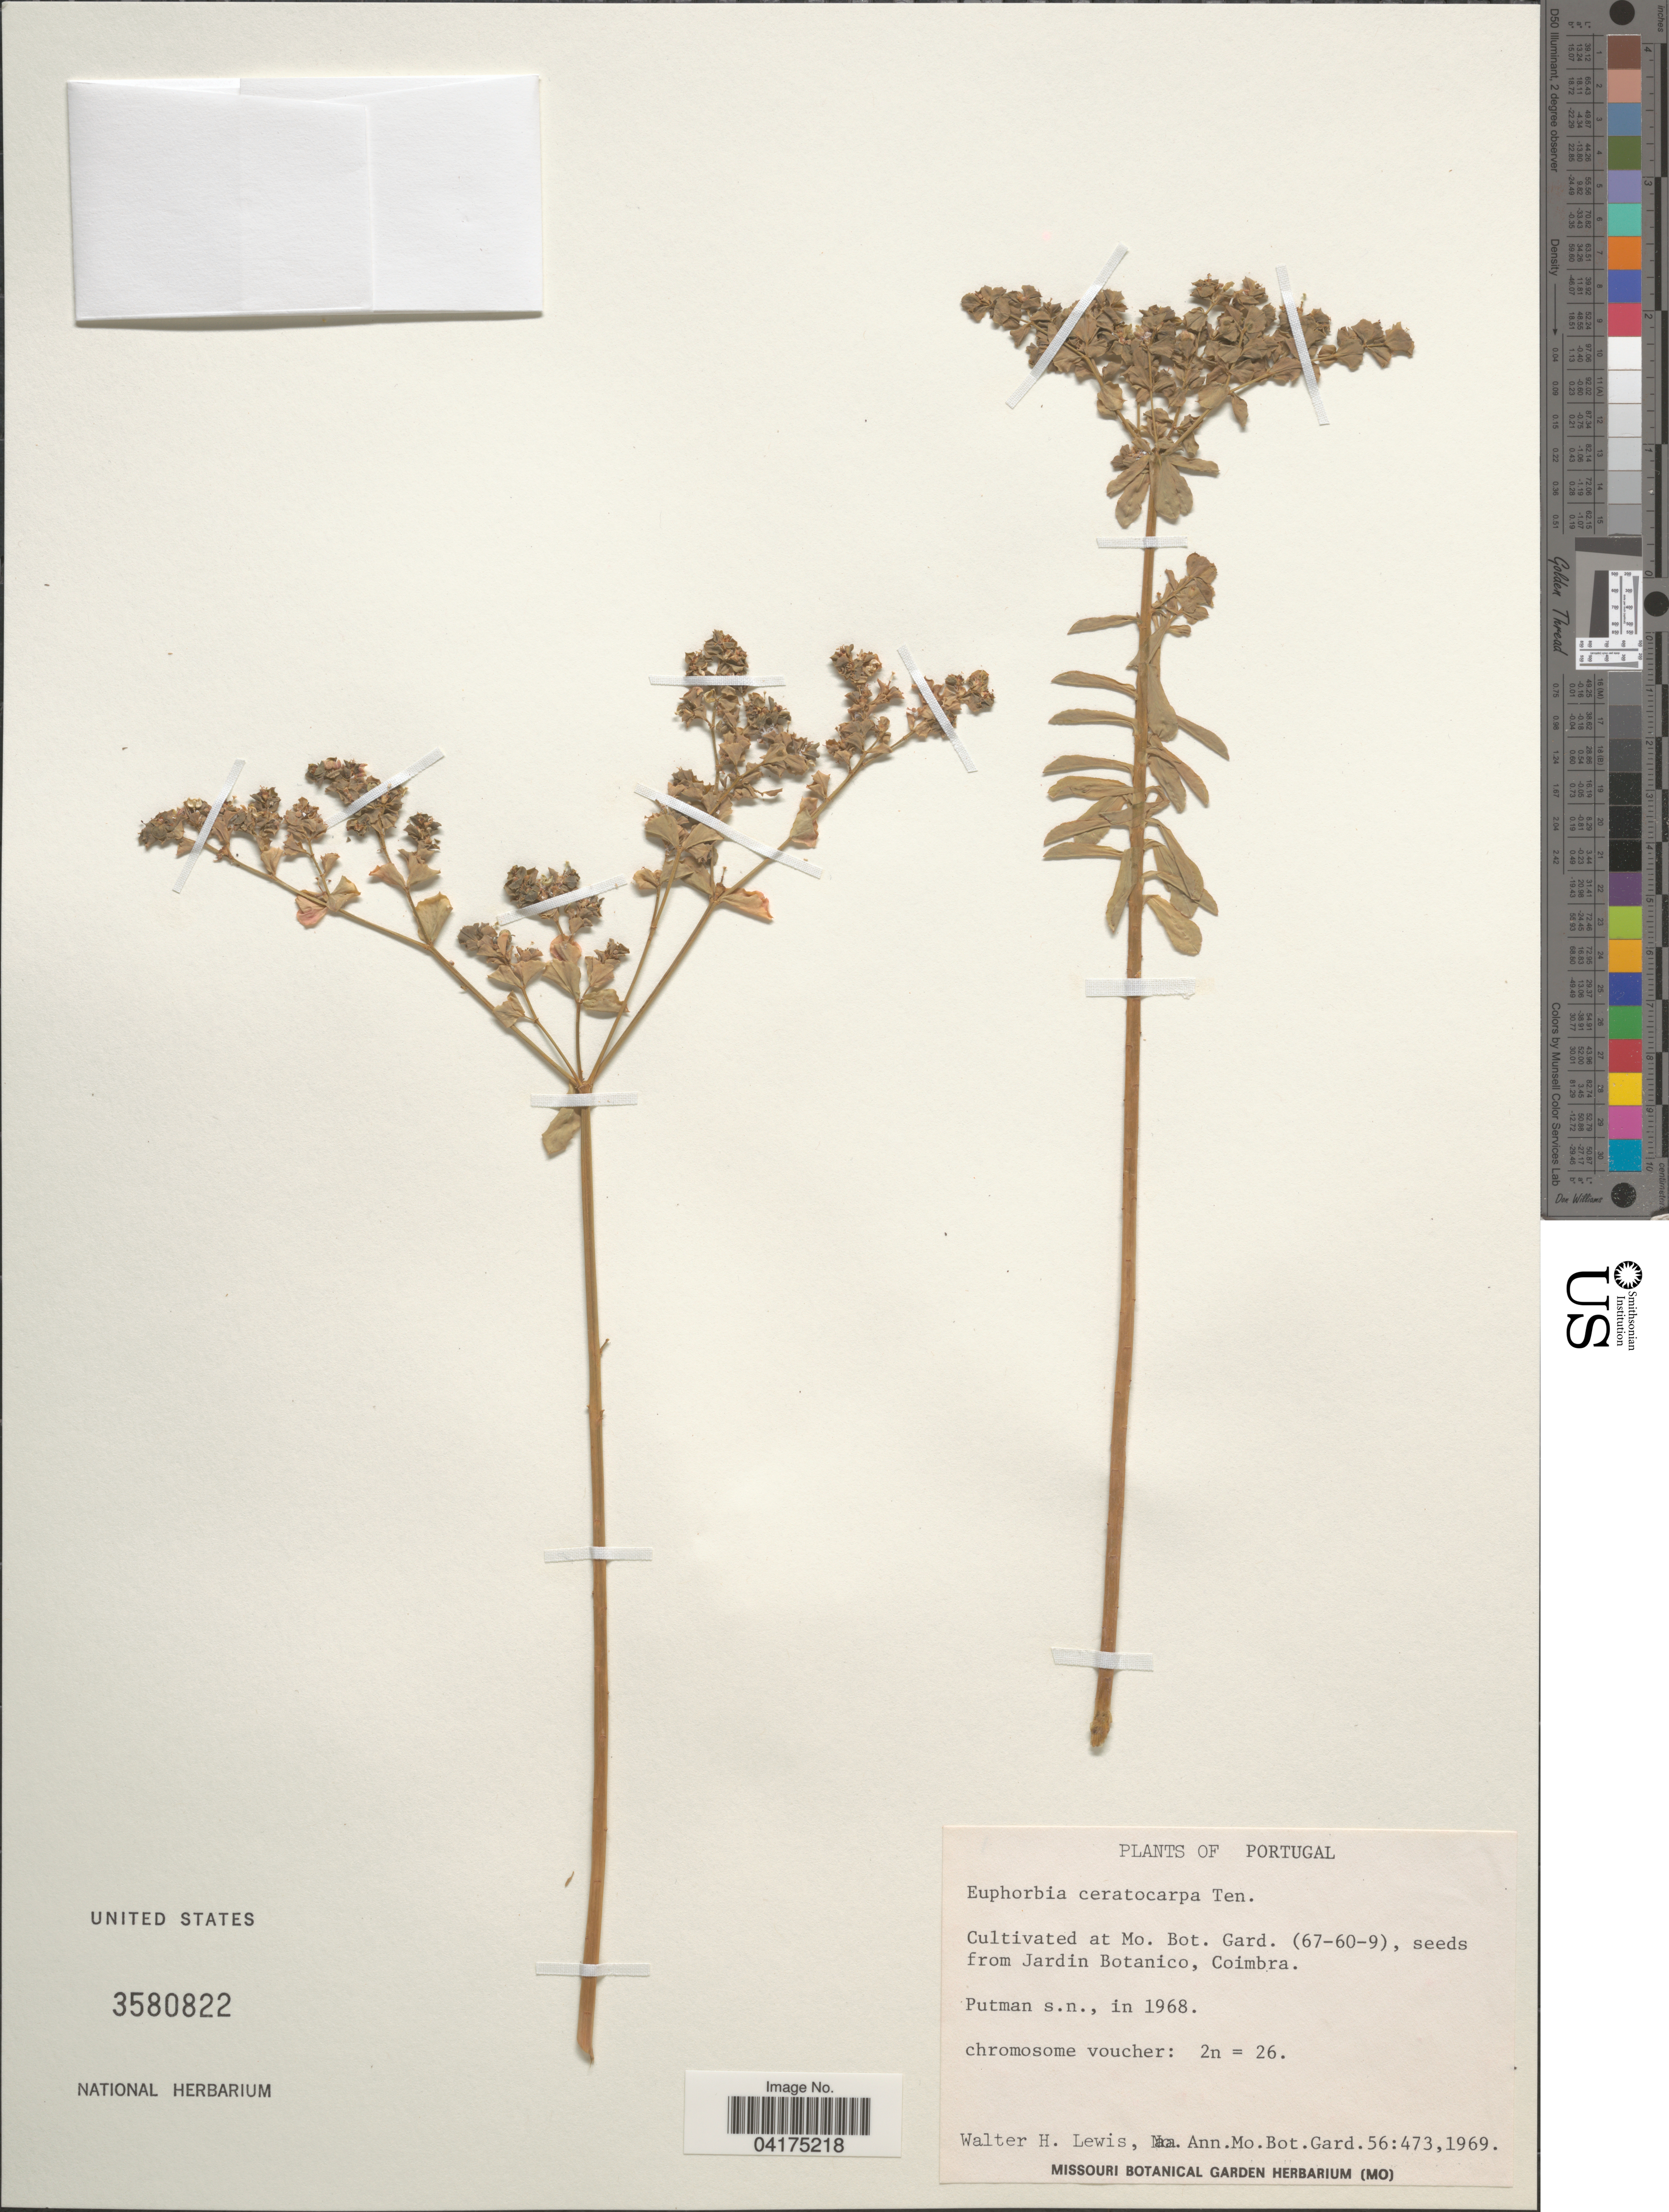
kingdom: Plantae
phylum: Tracheophyta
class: Magnoliopsida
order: Malpighiales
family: Euphorbiaceae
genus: Euphorbia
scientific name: Euphorbia ceratocarpa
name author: Ten.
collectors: -. Putman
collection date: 1968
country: Portugal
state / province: Coimbra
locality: Cultivated at Mo. Bot. Gard. (67-60-9a), seeds from Jardin Botanico.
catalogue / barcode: US 3580822